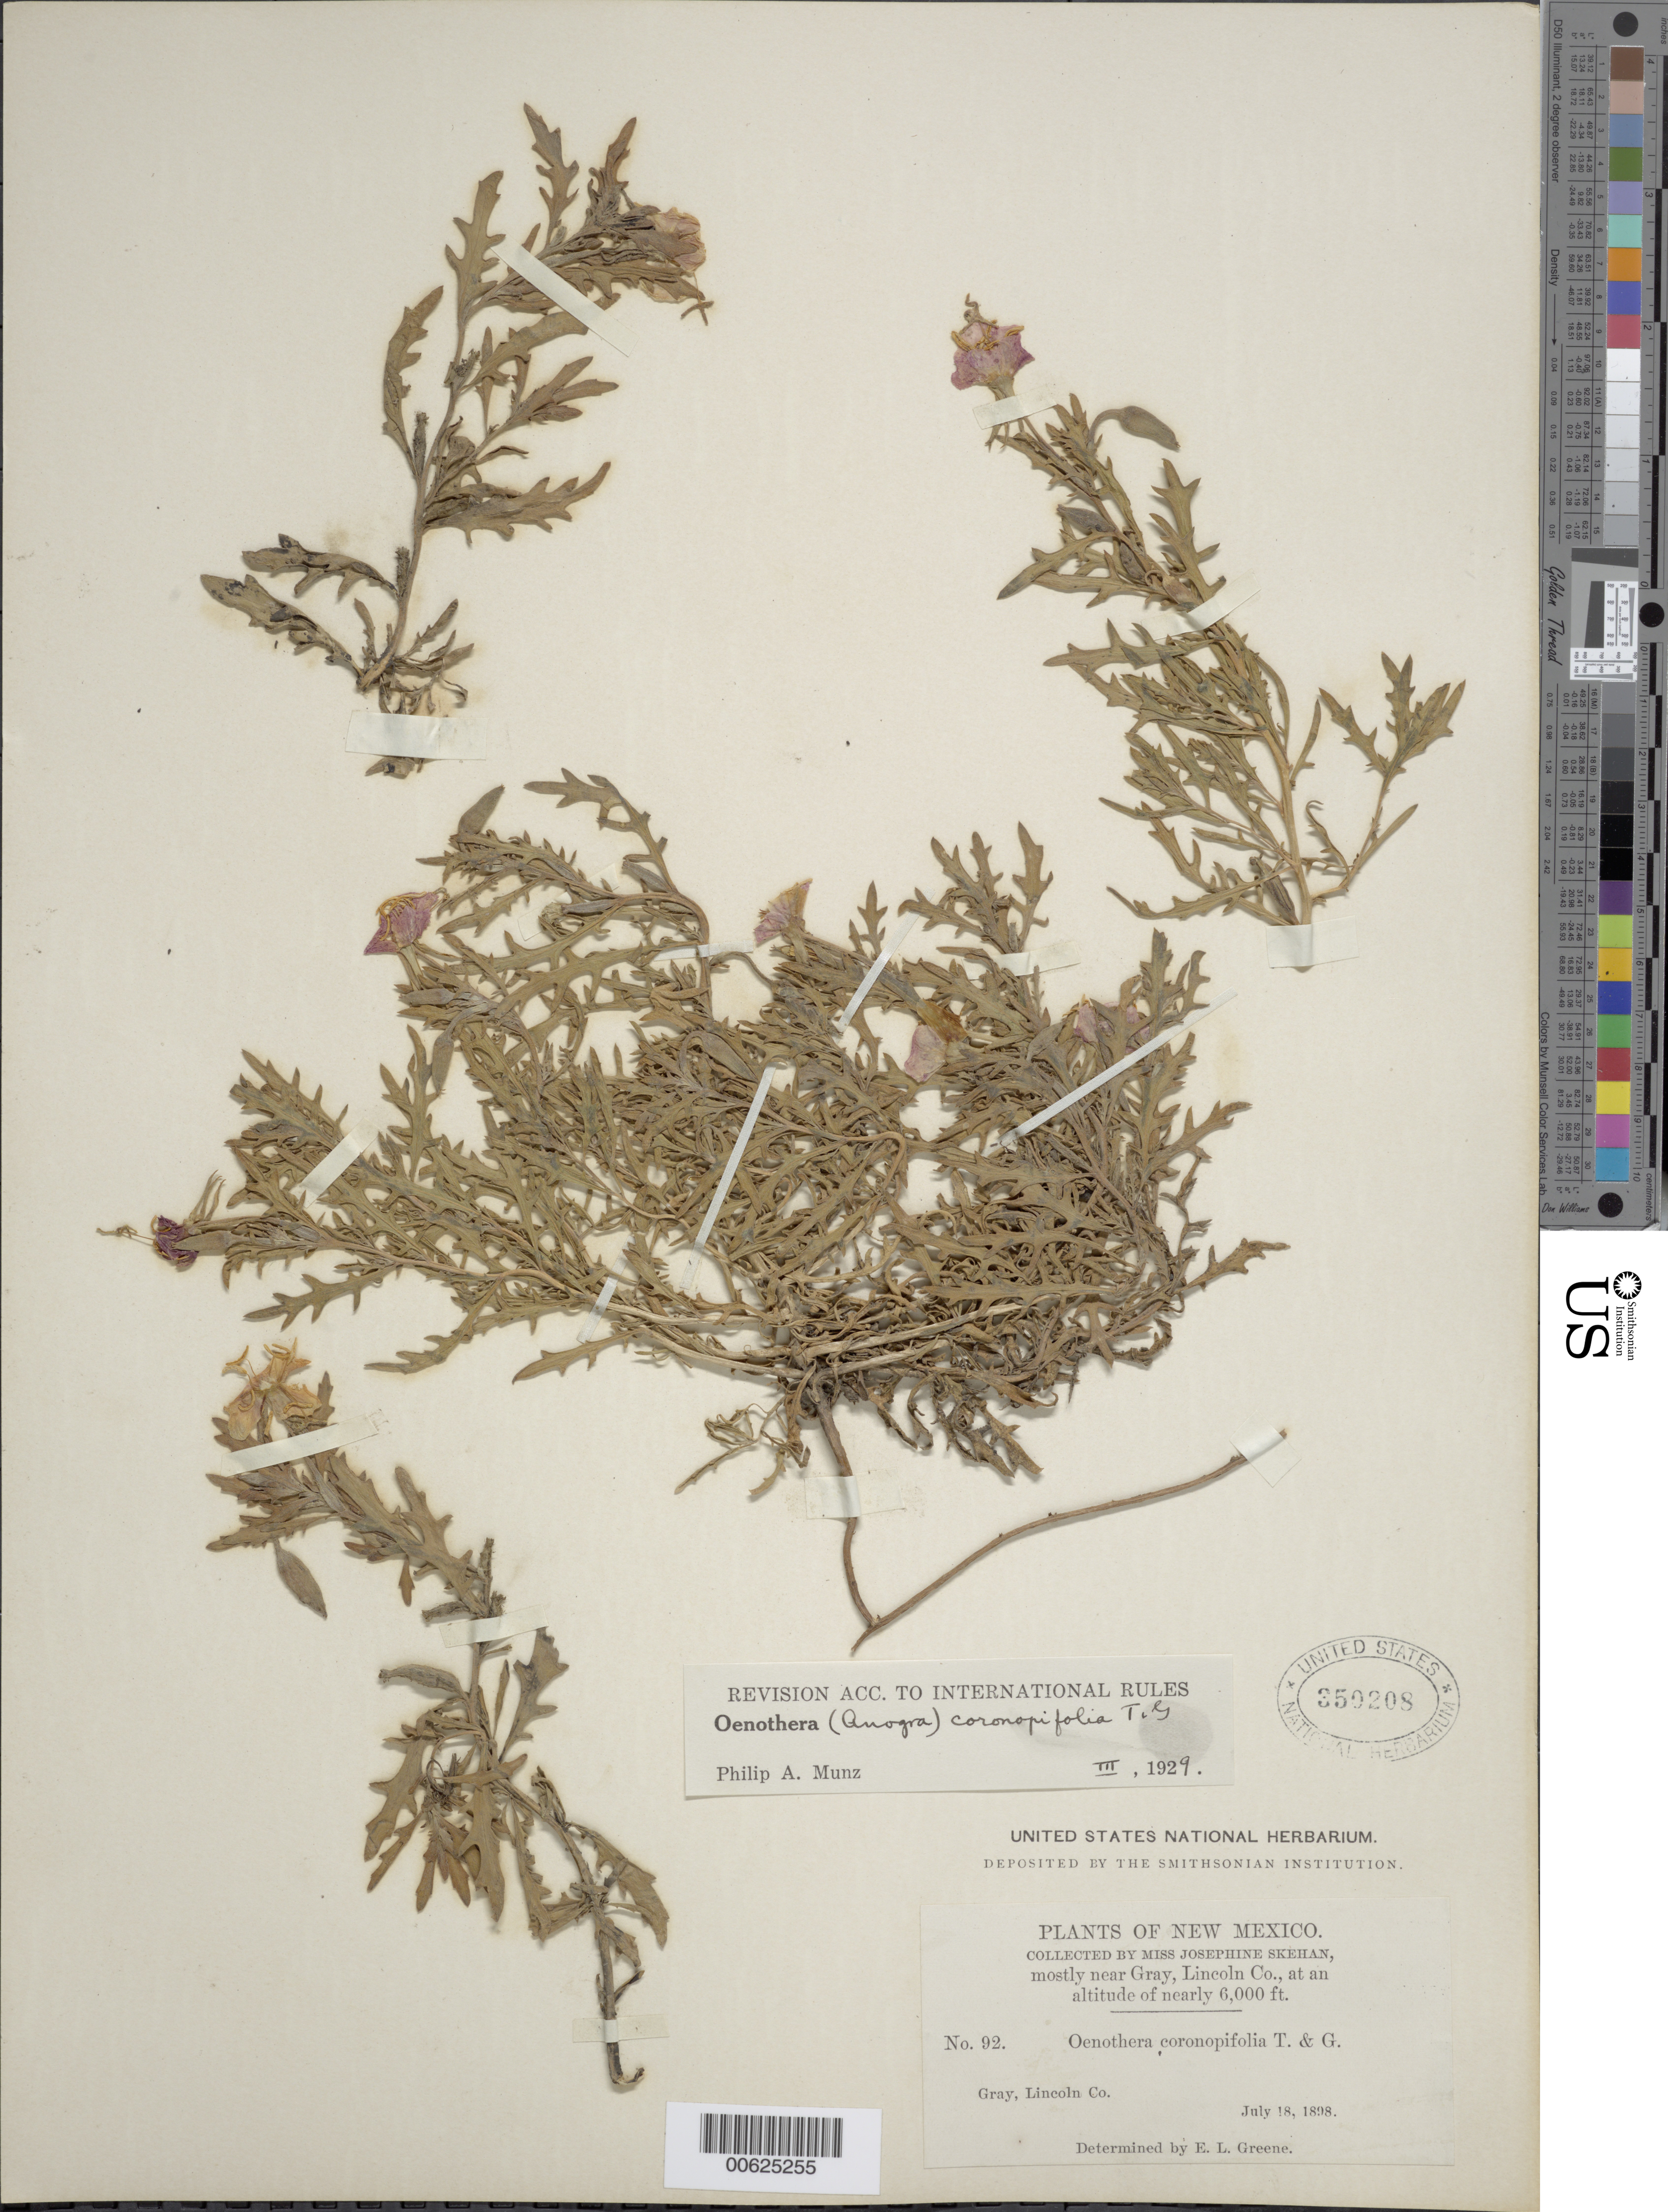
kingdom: Plantae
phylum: Tracheophyta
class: Magnoliopsida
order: Myrtales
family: Onagraceae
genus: Oenothera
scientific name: Oenothera coronopifolia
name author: Torr. & A. Gray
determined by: Munz, Philip A.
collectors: J. Skehan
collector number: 92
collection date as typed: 18 Jul 1898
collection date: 1898-07-18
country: United States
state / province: New Mexico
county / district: Lincoln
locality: Gray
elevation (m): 1829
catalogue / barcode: US 350208